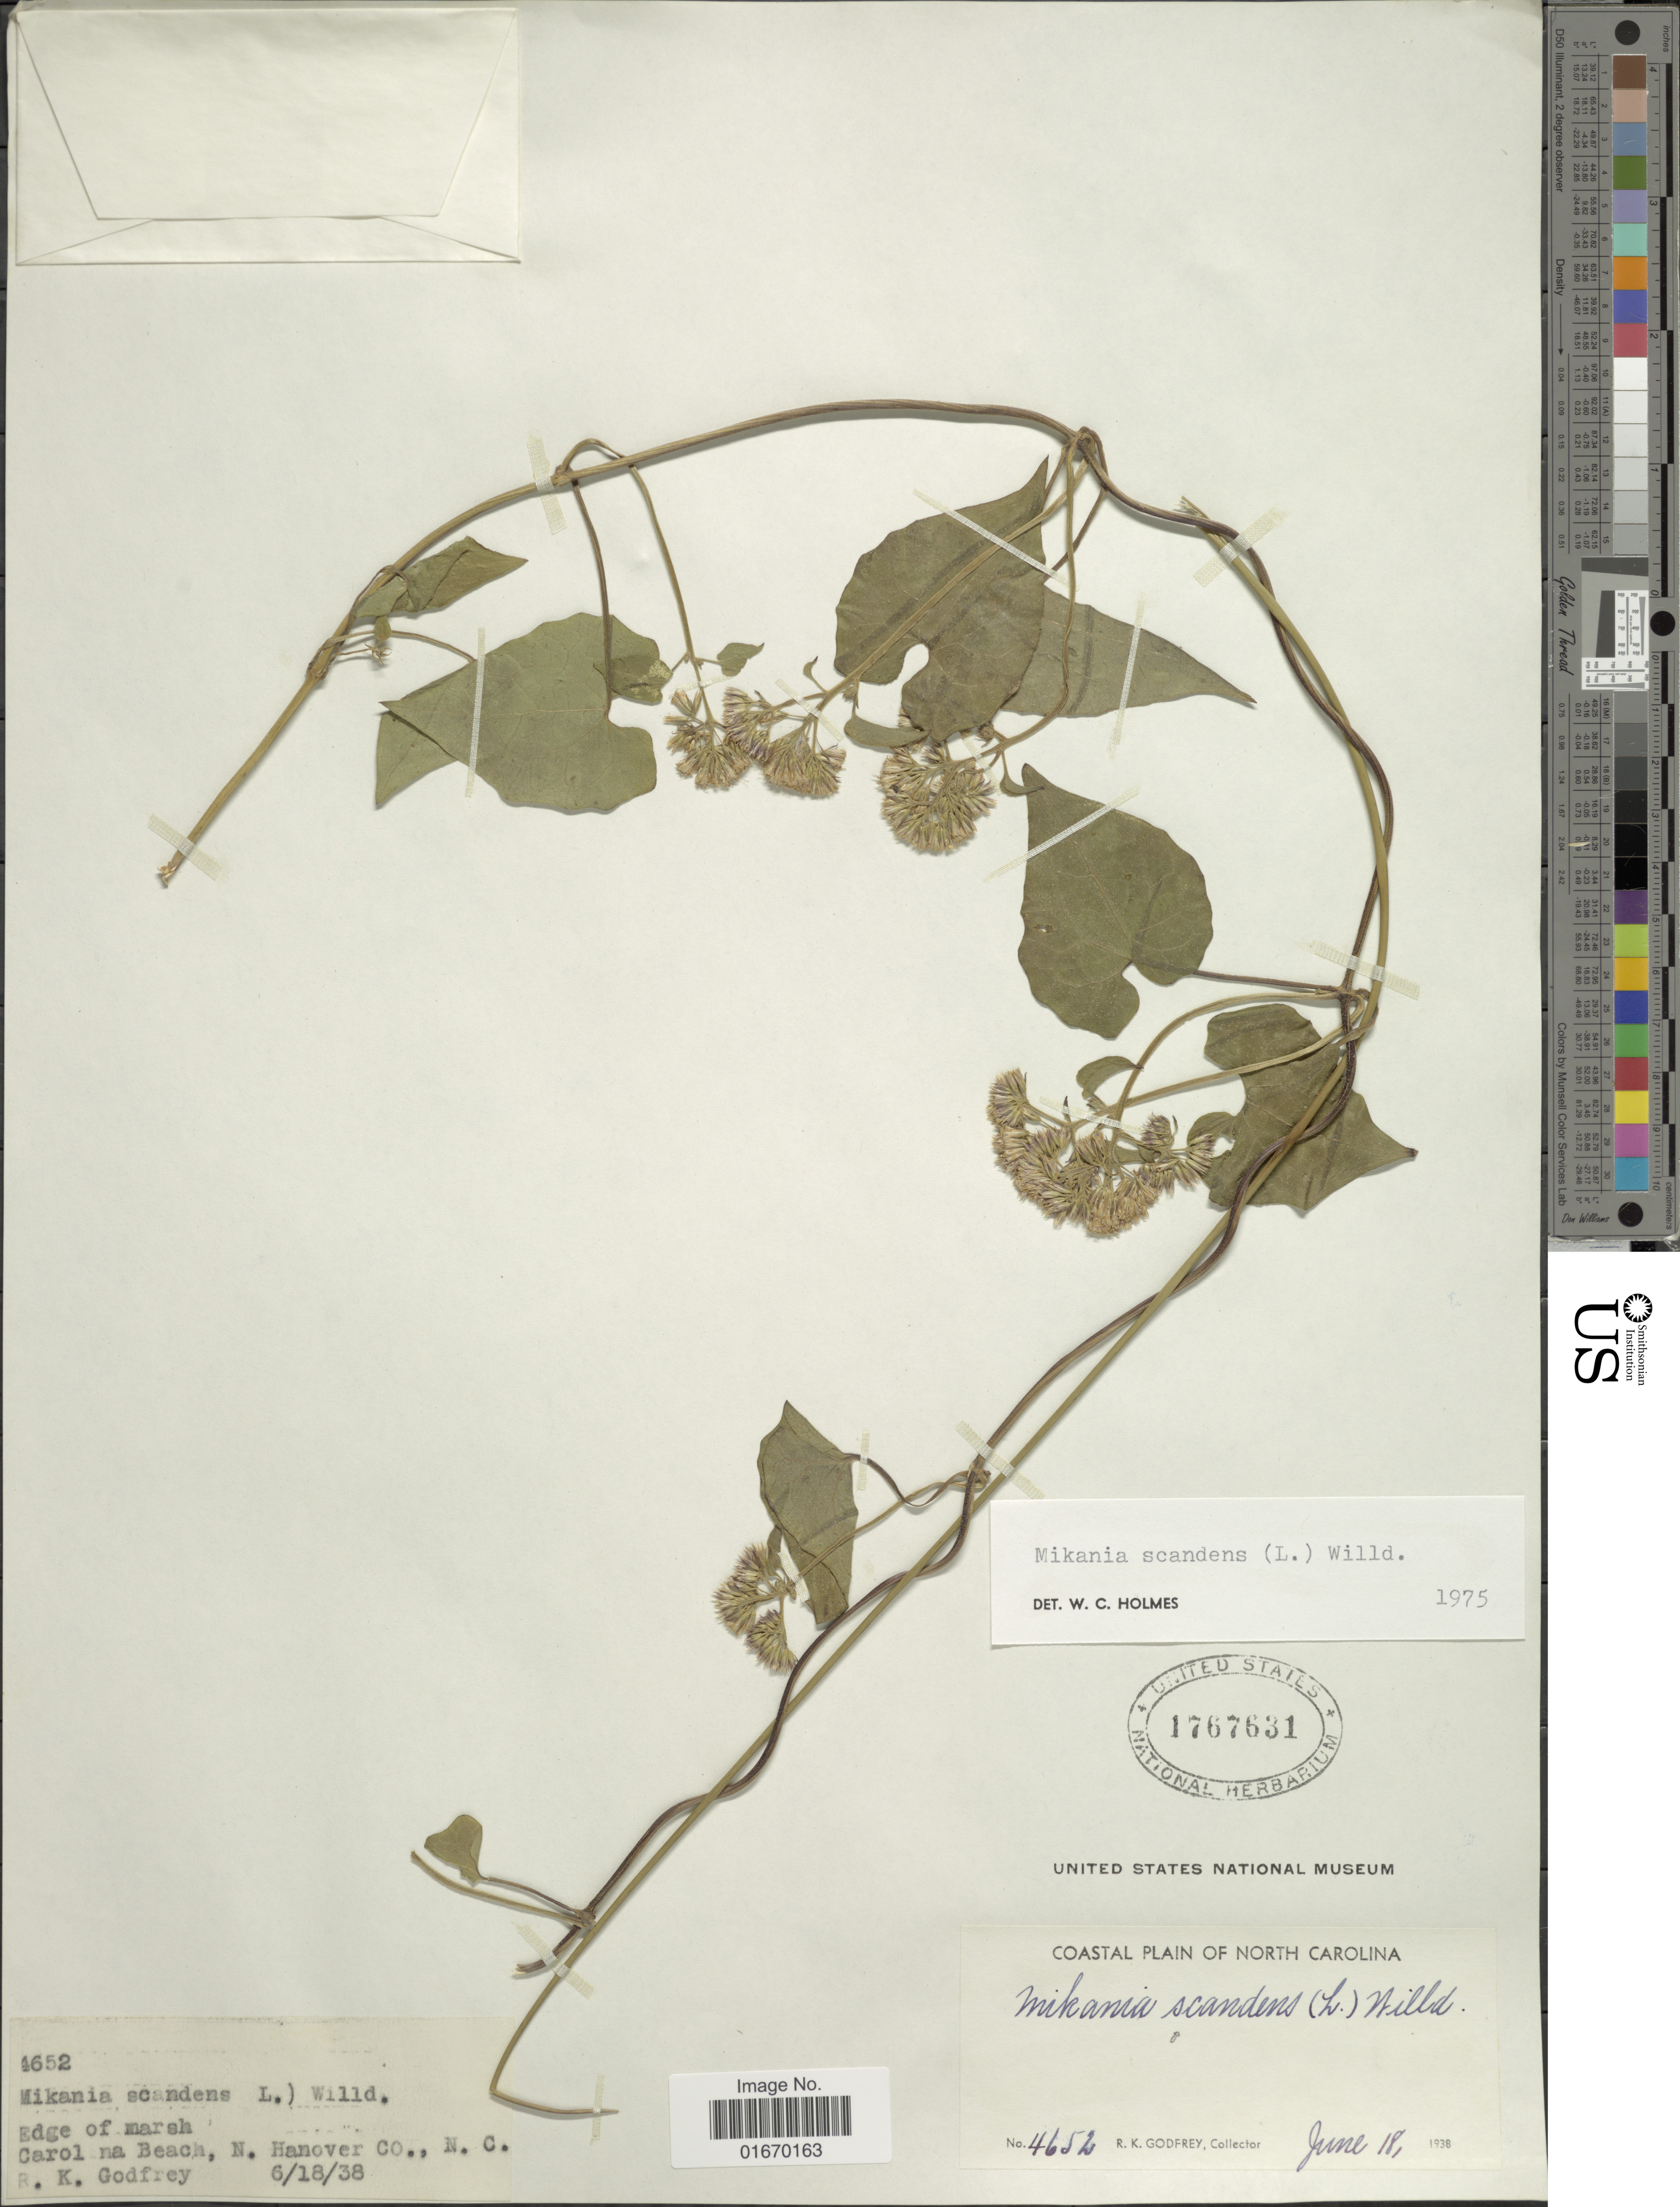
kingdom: Plantae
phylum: Tracheophyta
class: Magnoliopsida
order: Asterales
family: Asteraceae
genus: Mikania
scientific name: Mikania scandens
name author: (L.) Willd.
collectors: R. K. Godfrey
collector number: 4652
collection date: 1938-06-18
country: United States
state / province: North Carolina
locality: Carolina Beach, N. Hanover Co.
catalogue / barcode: US 1767631